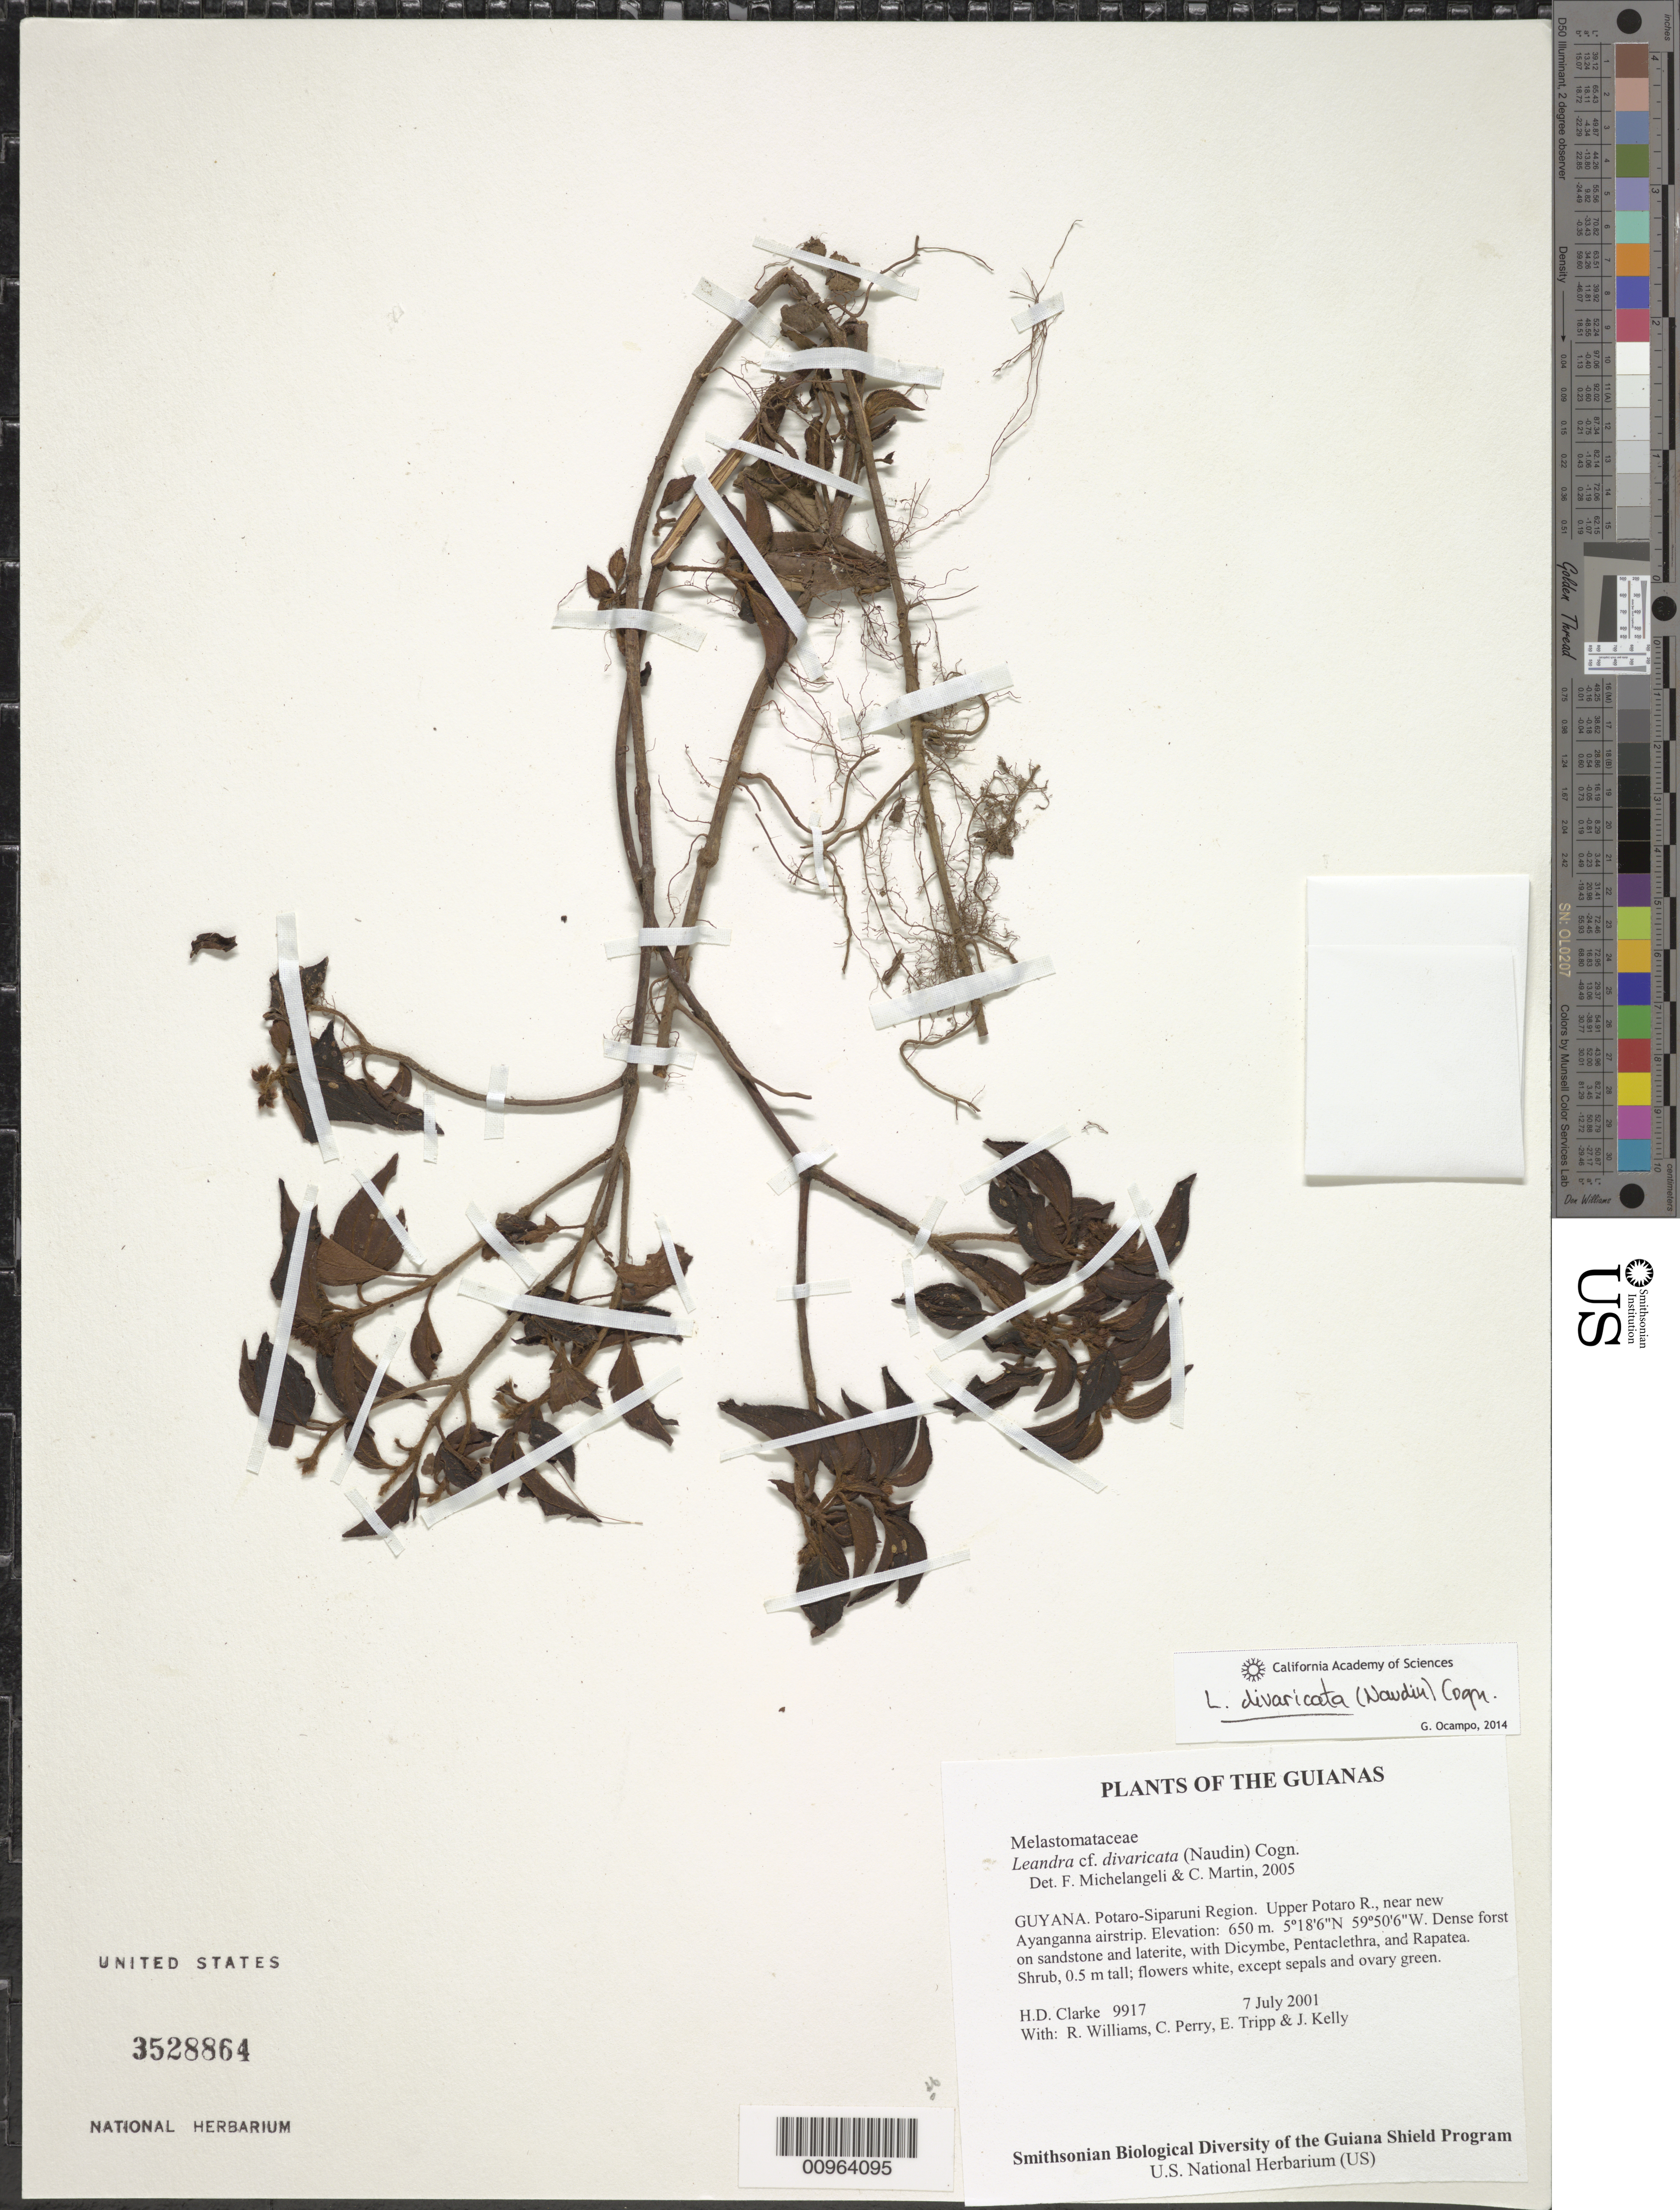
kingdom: Plantae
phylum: Tracheophyta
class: Magnoliopsida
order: Myrtales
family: Melastomataceae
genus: Leandra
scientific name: Leandra divaricata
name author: (Naudin) Cogn.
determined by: Michelangeli, F. A.; Martin, C.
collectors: H. D. Clarke, R. Williams, C. Perry, E. Tripp & J. Kelly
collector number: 9917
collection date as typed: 7 July 2001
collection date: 2001-07-07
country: Guyana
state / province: Potaro-Siparuni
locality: Upper Potaro R., near new Ayanganna airstrip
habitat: Dense forest on sandstone and laterite, with Dicymbe, Pentaclethra, and Rapatea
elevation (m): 650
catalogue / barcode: US 3528864